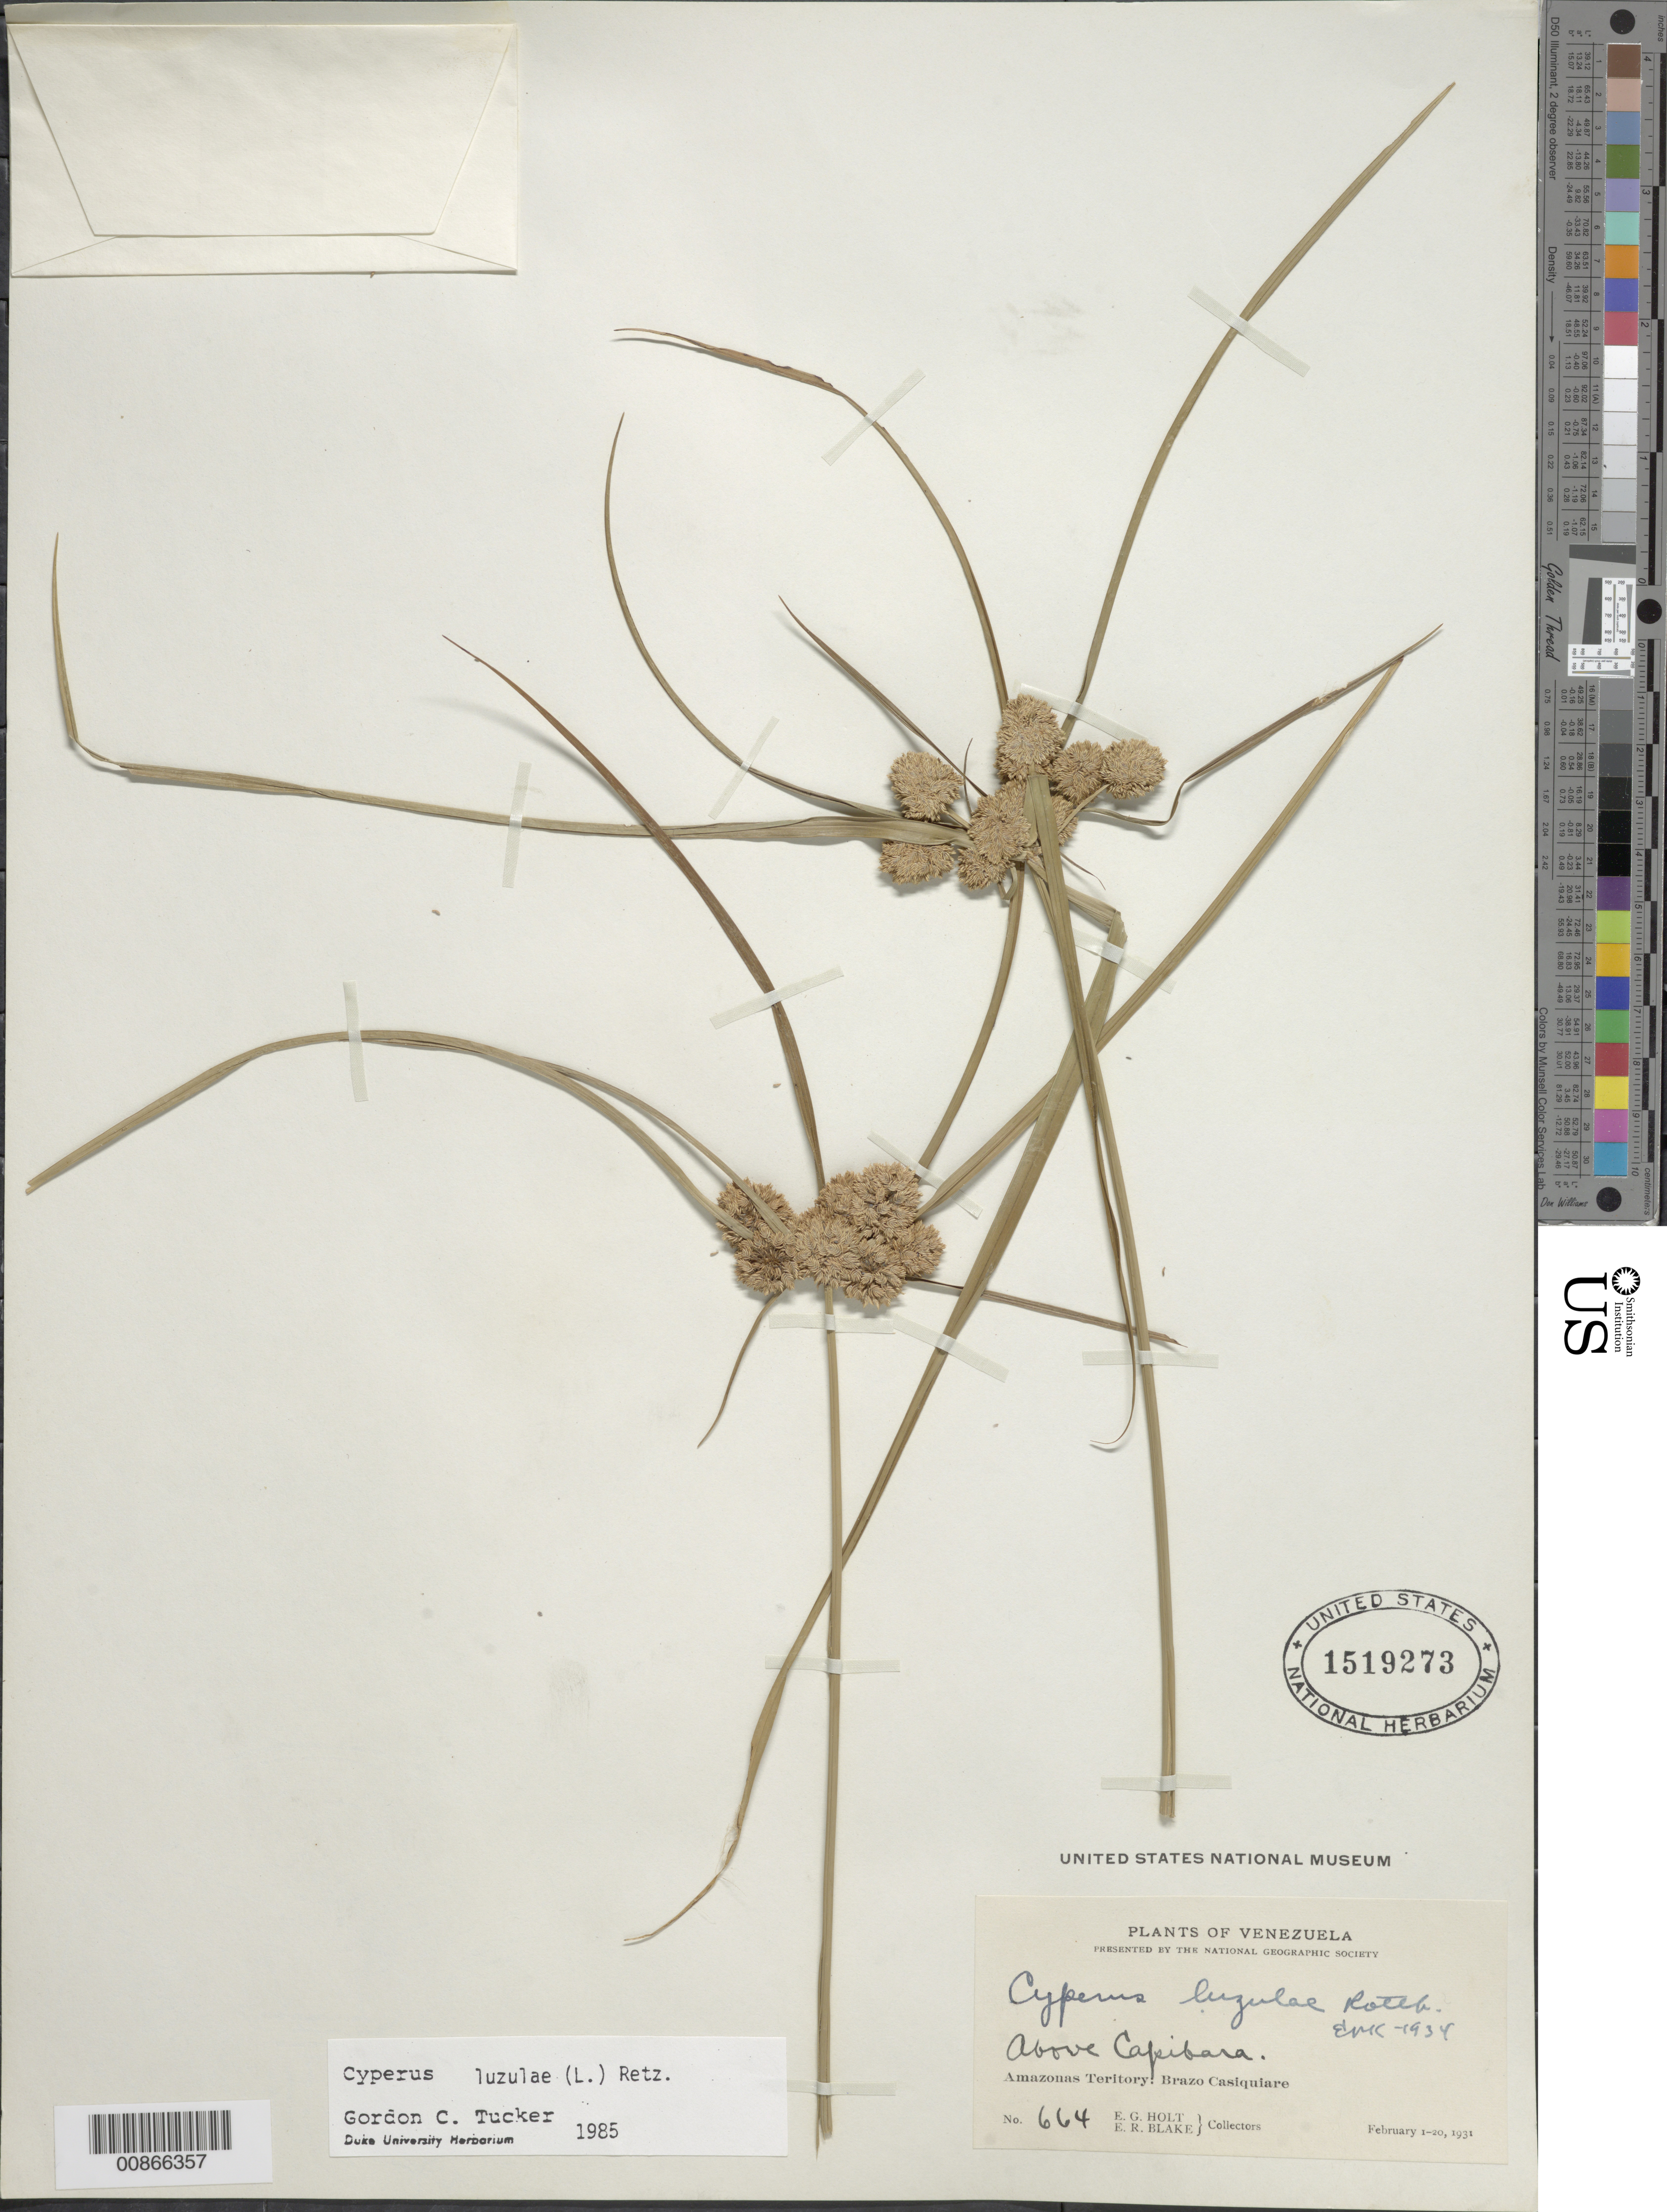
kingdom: Plantae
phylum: Tracheophyta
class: Liliopsida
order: Poales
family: Cyperaceae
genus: Cyperus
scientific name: Cyperus luzulae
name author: (L.) Rottb. ex Retz.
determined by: Tucker, G. C.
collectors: E. Holt & E. R. Blake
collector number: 664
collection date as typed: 1-Feb-31 to 20-Feb-31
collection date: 1931-02-01/1931-02-20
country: Venezuela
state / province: Amazonas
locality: Brazo Casiquiare, above Capibara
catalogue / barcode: US 1519273